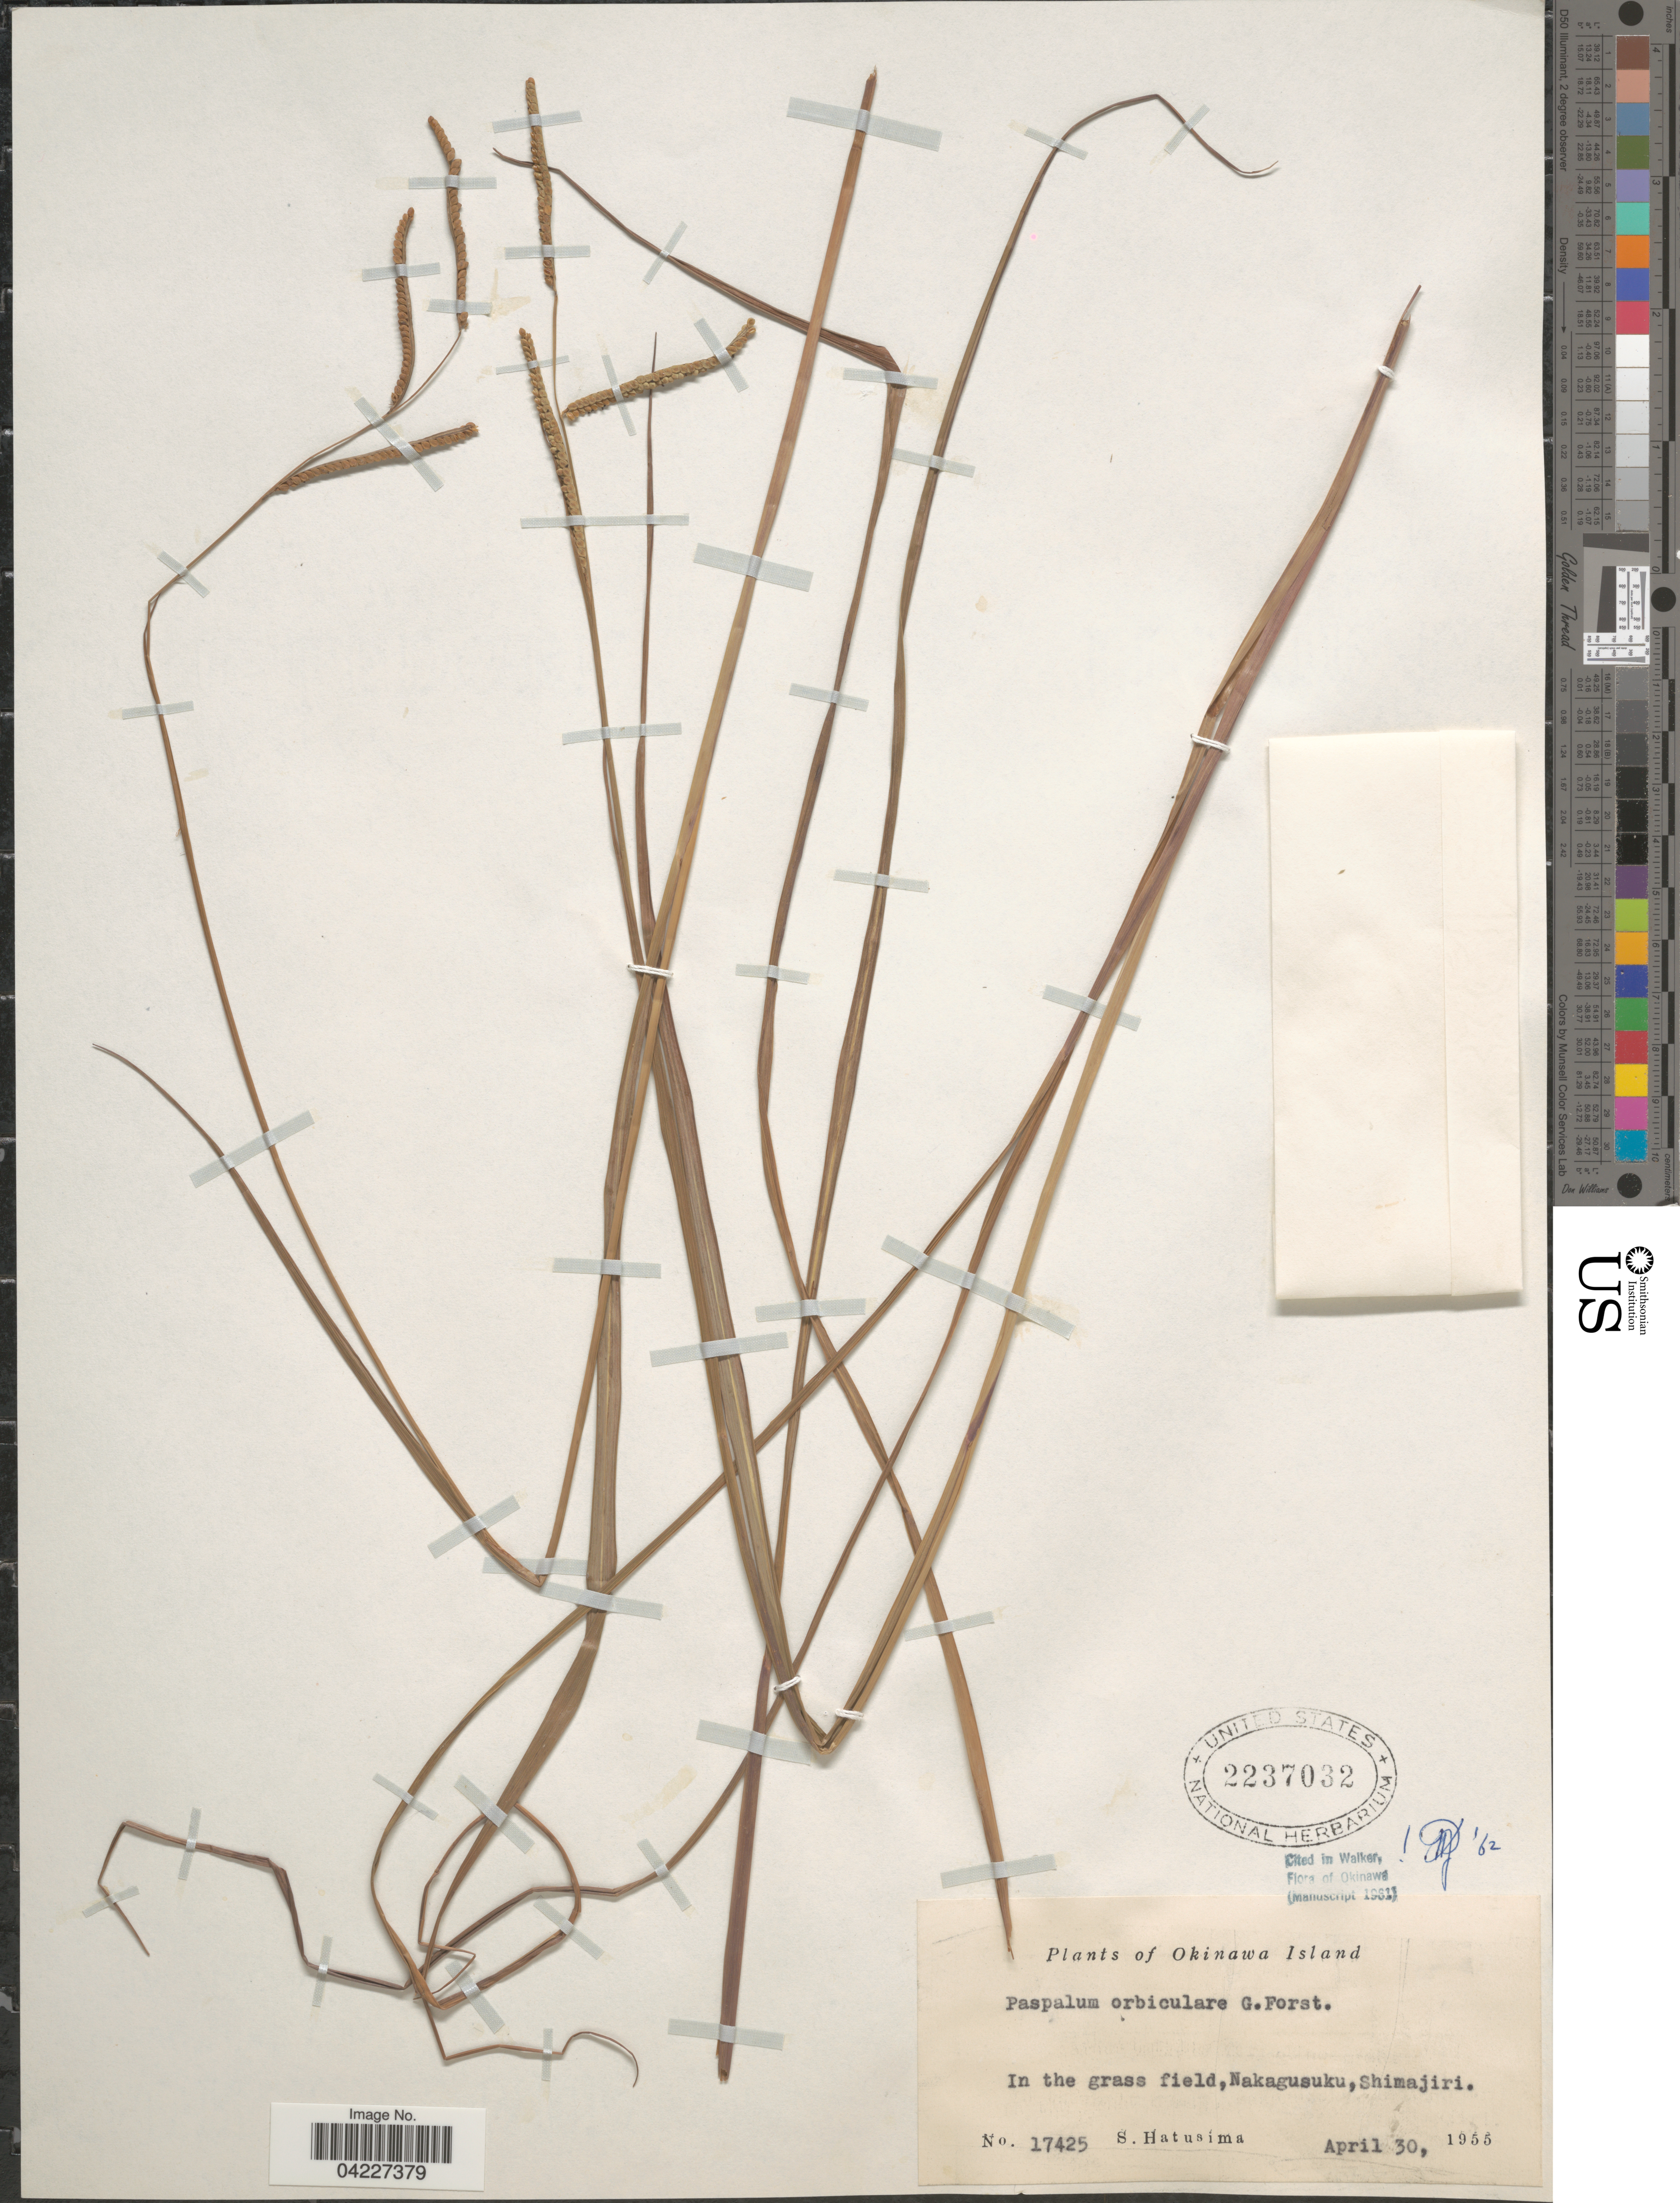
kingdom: Plantae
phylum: Tracheophyta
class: Liliopsida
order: Poales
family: Poaceae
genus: Paspalum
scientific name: Paspalum orbiculare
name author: G. Forst.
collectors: S. Hatusima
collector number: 17425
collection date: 1955-04-30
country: Japan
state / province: Okinawa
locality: Okinawa Island. Nakagusuku,Shimajiri.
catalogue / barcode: US 2237032